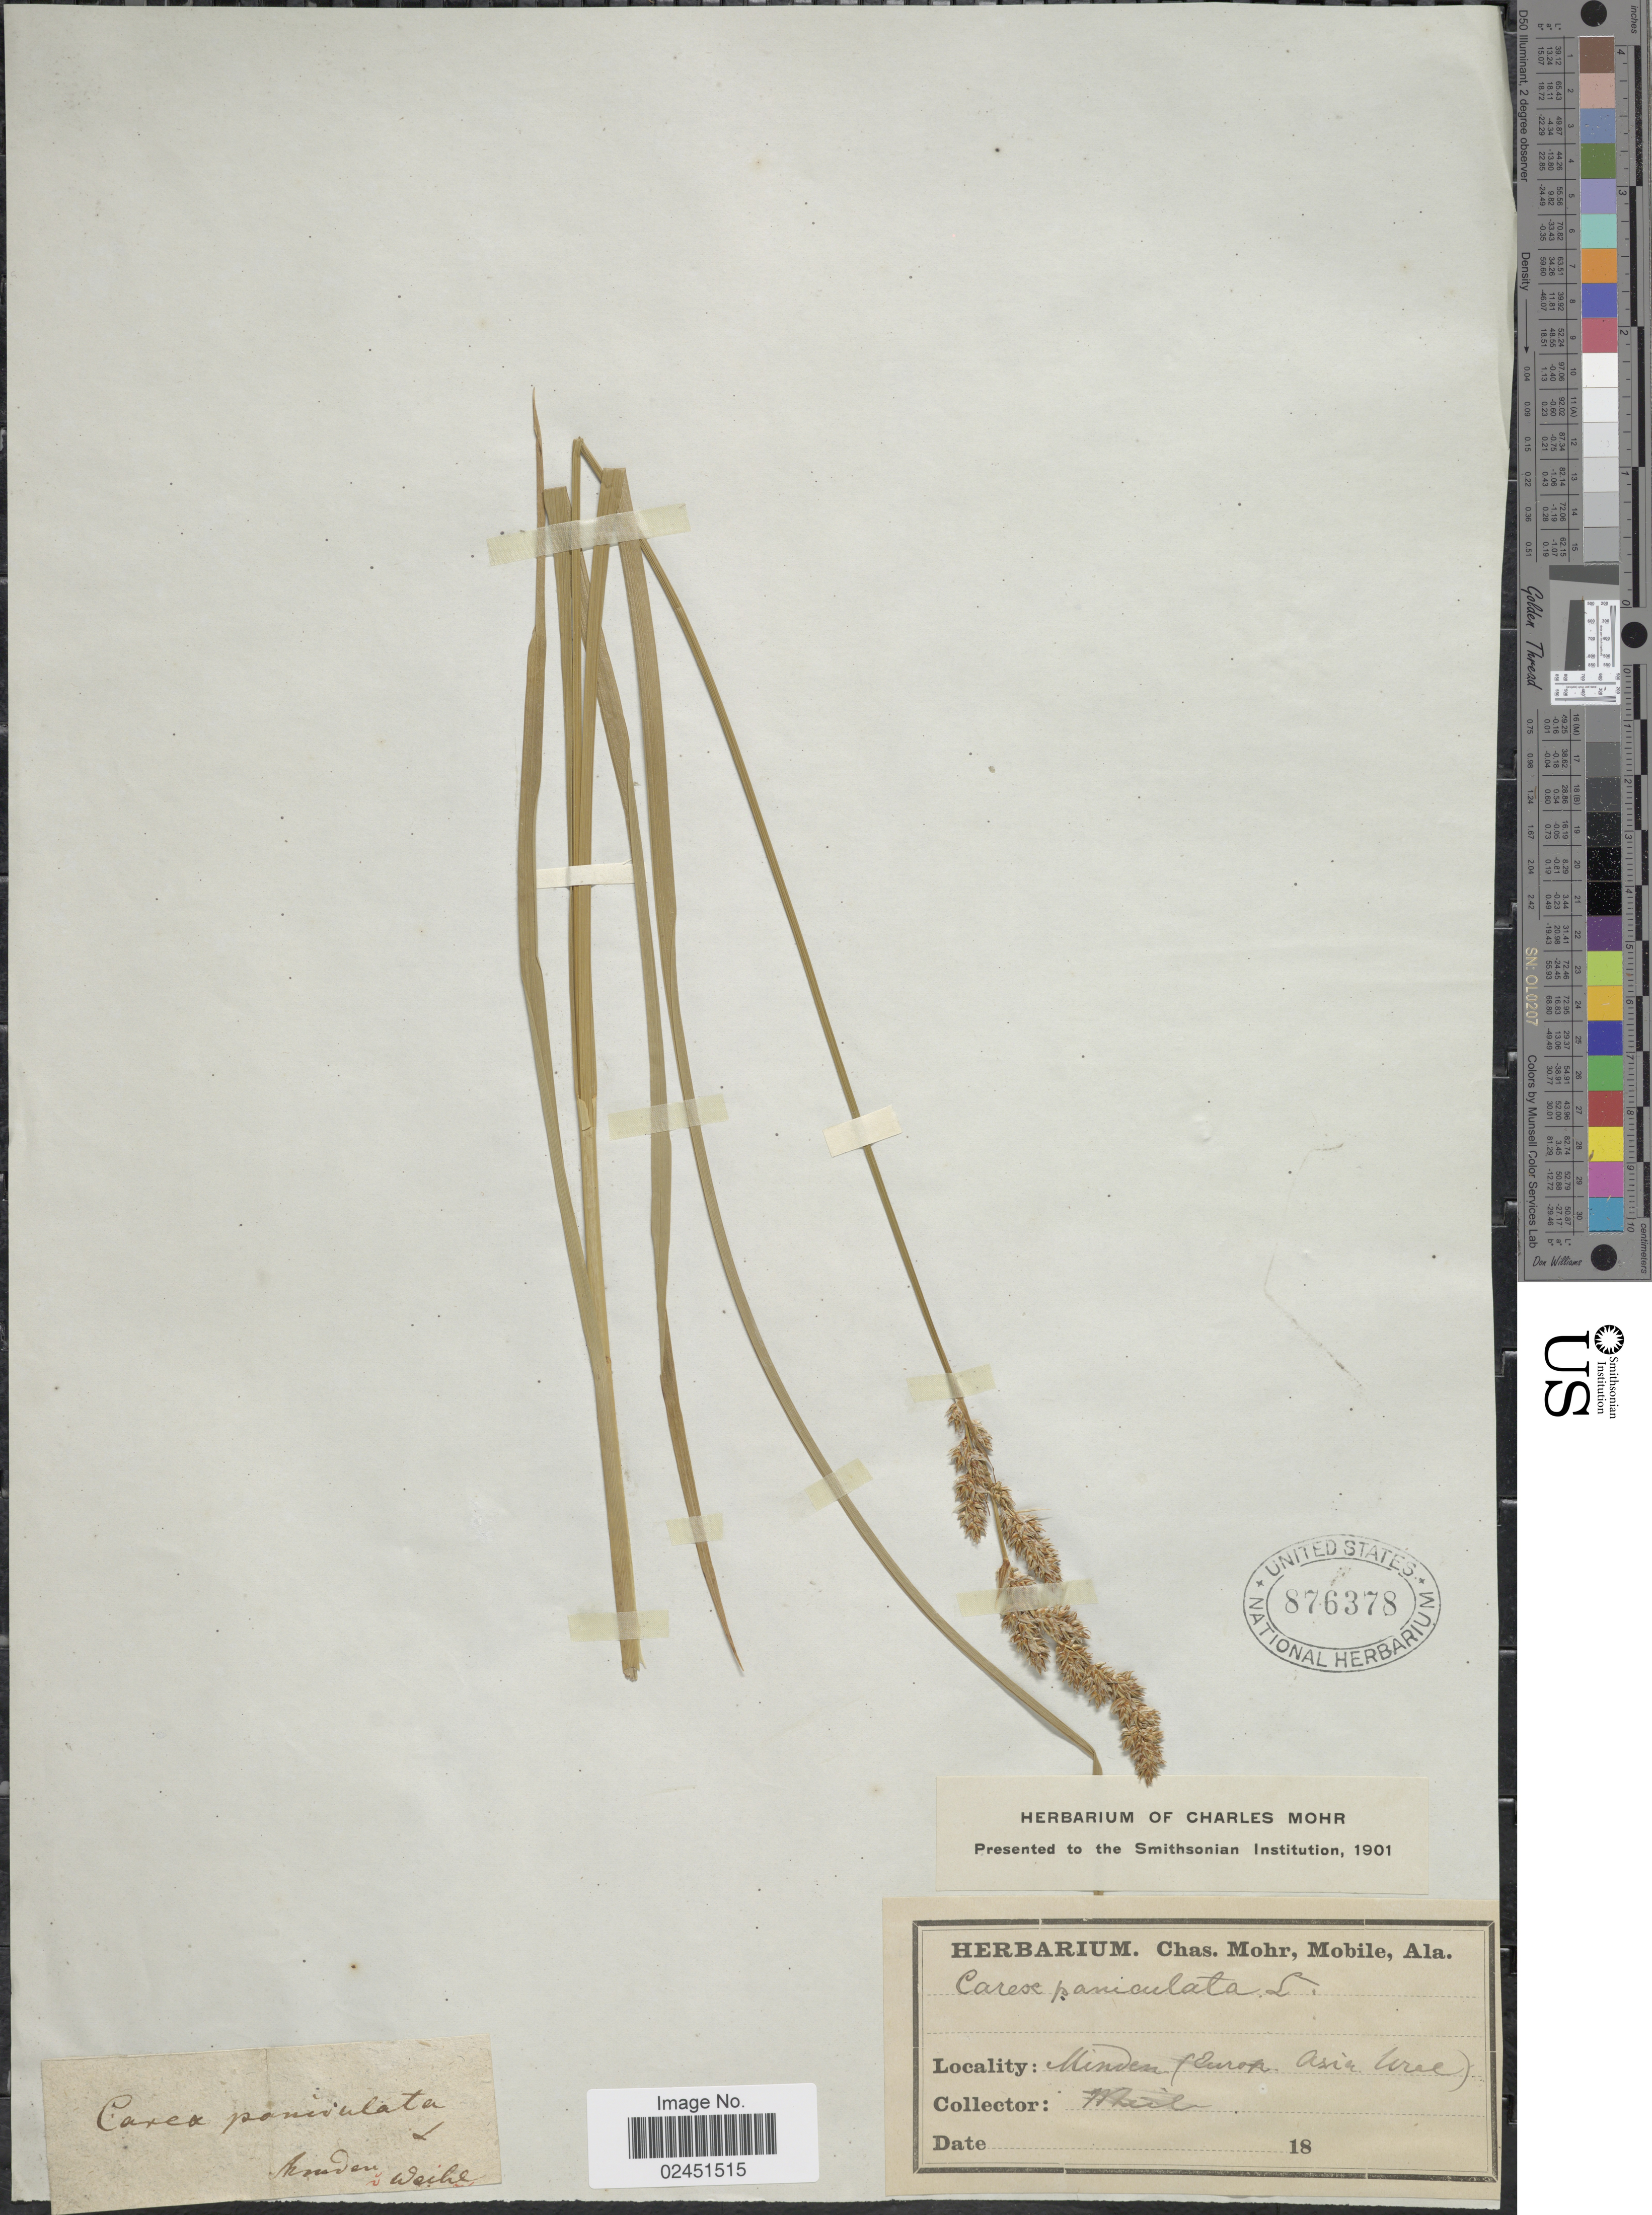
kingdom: Plantae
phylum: Tracheophyta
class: Liliopsida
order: Poales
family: Cyperaceae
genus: Carex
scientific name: Carex paniculata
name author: L.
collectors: Weihe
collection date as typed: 18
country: Germany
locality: Minden (Europe Asia Ural)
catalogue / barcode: US 876378